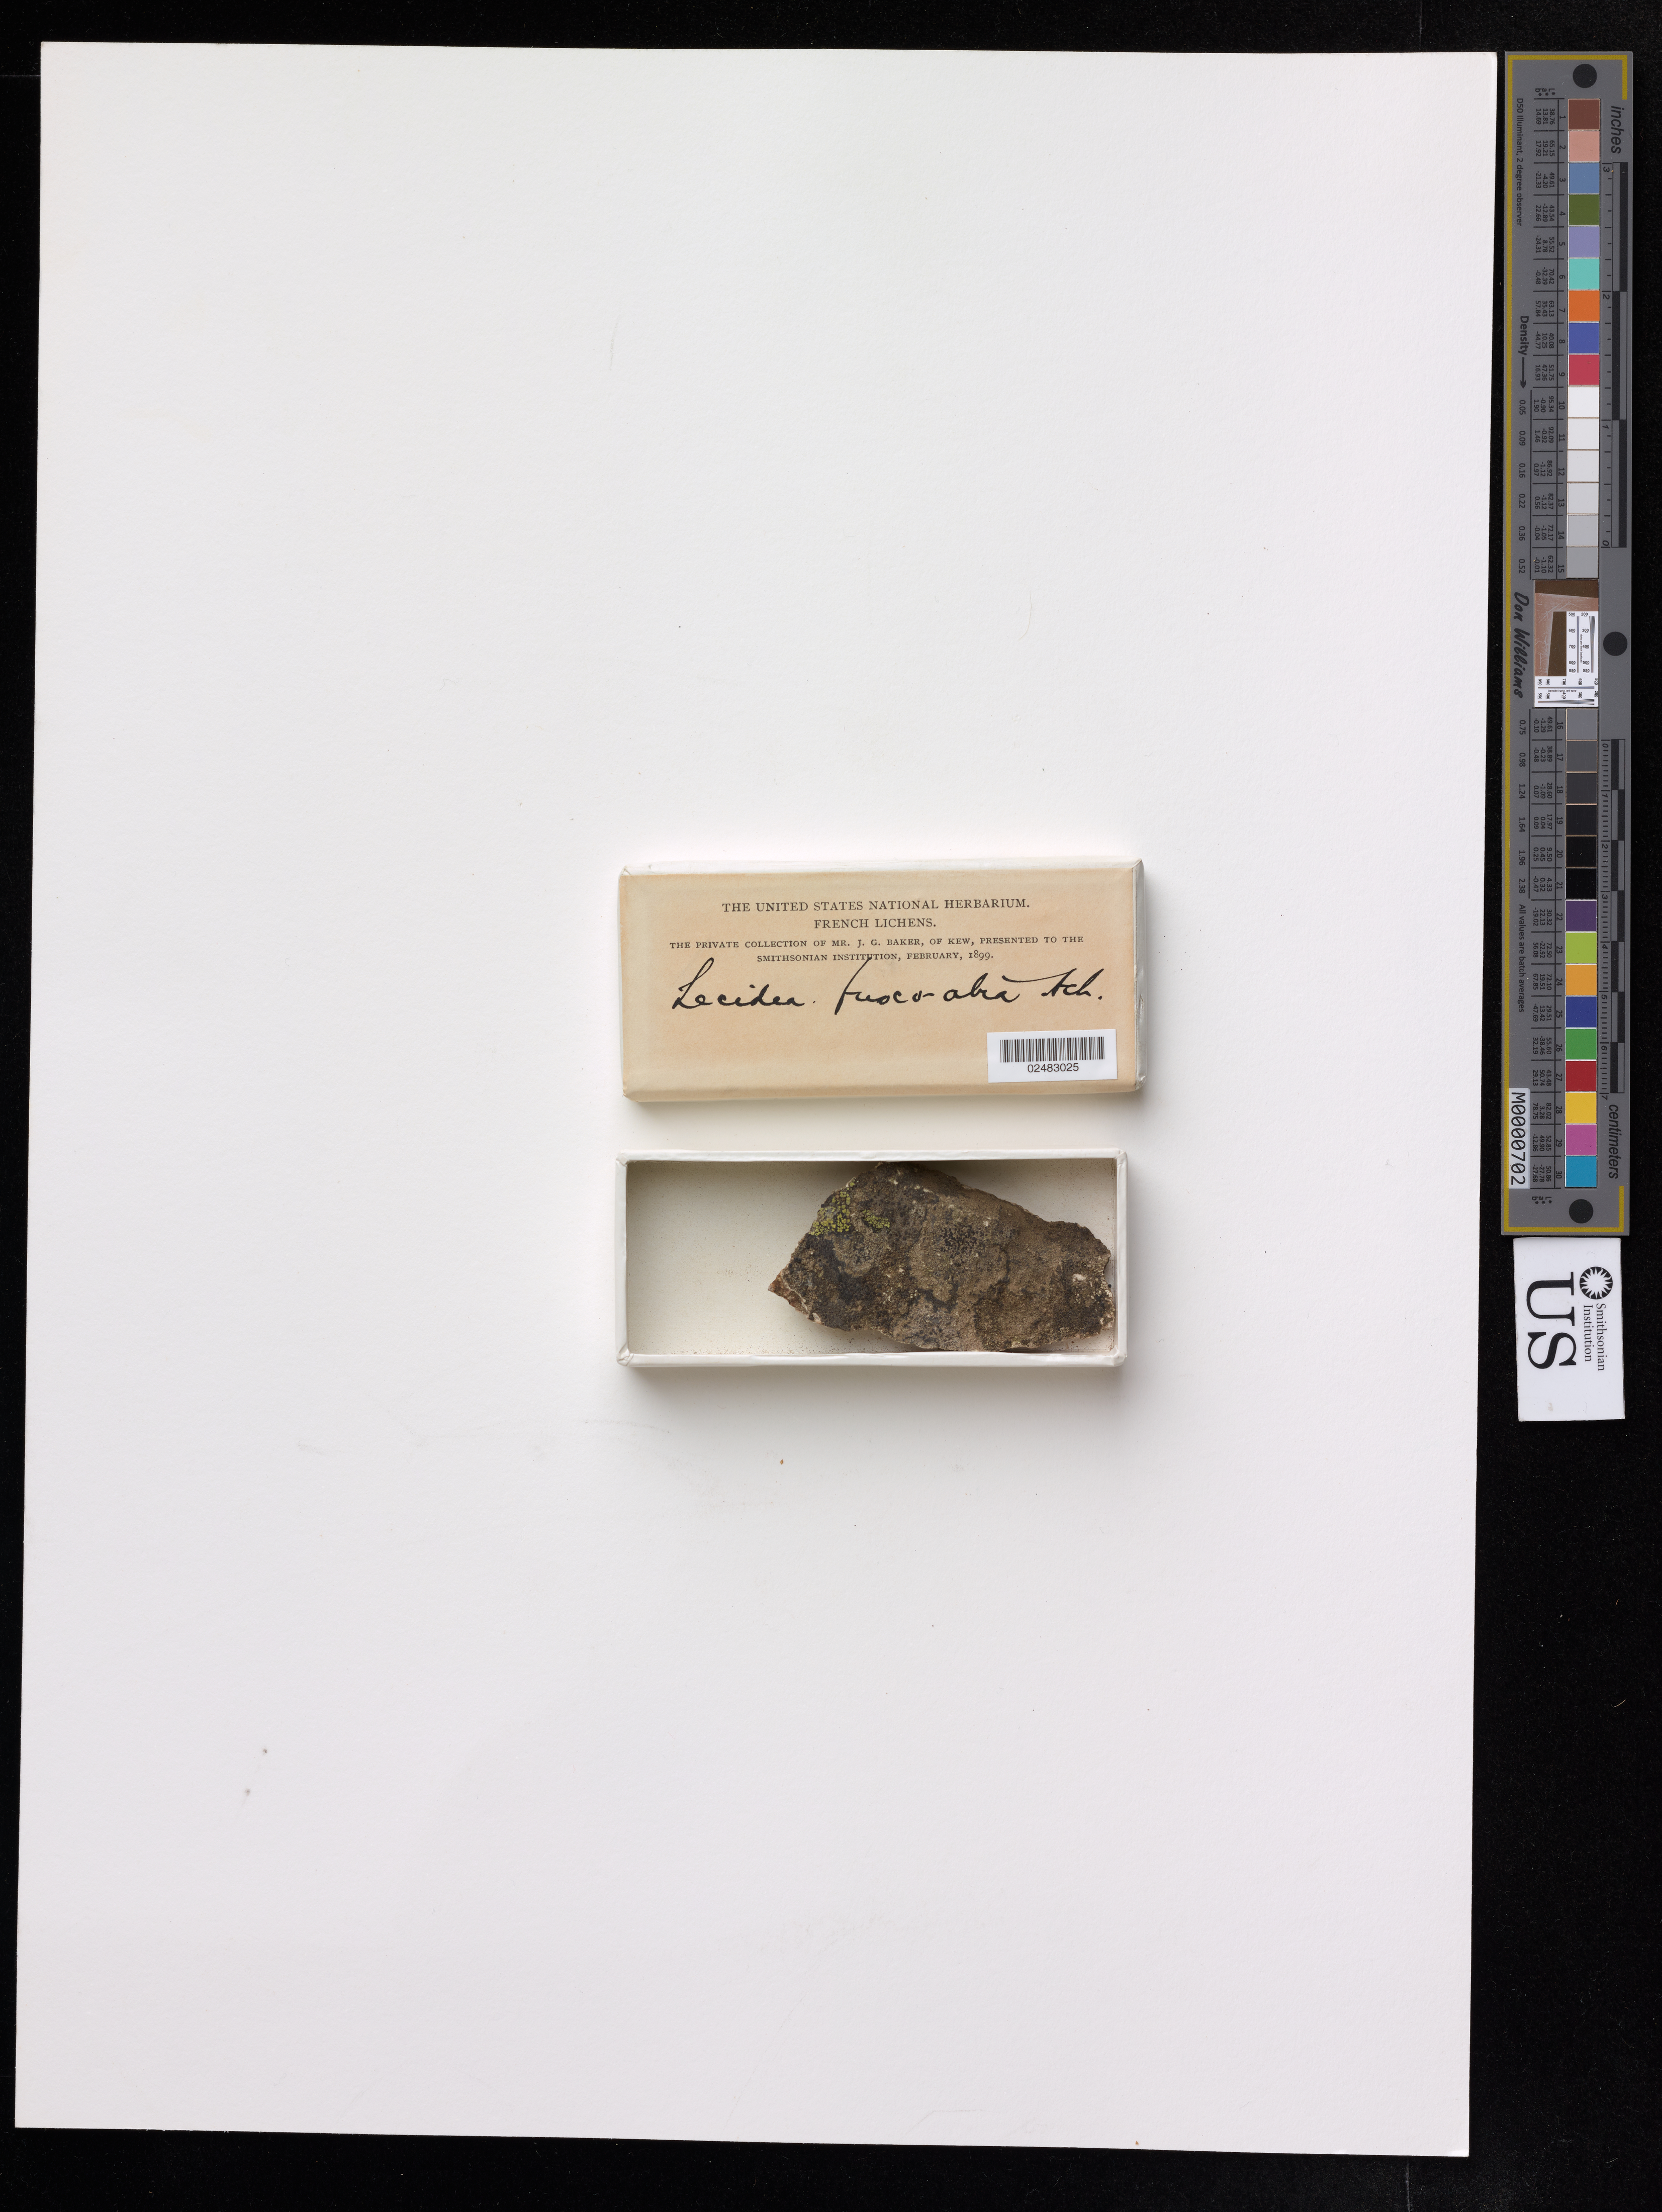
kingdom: Fungi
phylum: Ascomycota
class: Lecanoromycetes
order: Lecideales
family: Lecideaceae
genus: Lecidea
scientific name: Lecidea fuscoatra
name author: (L.) Ach.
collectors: A. Deseglise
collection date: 1864-11-03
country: France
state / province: Auvergne-Rhône-Alpes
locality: Allier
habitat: Rochers granitignes.